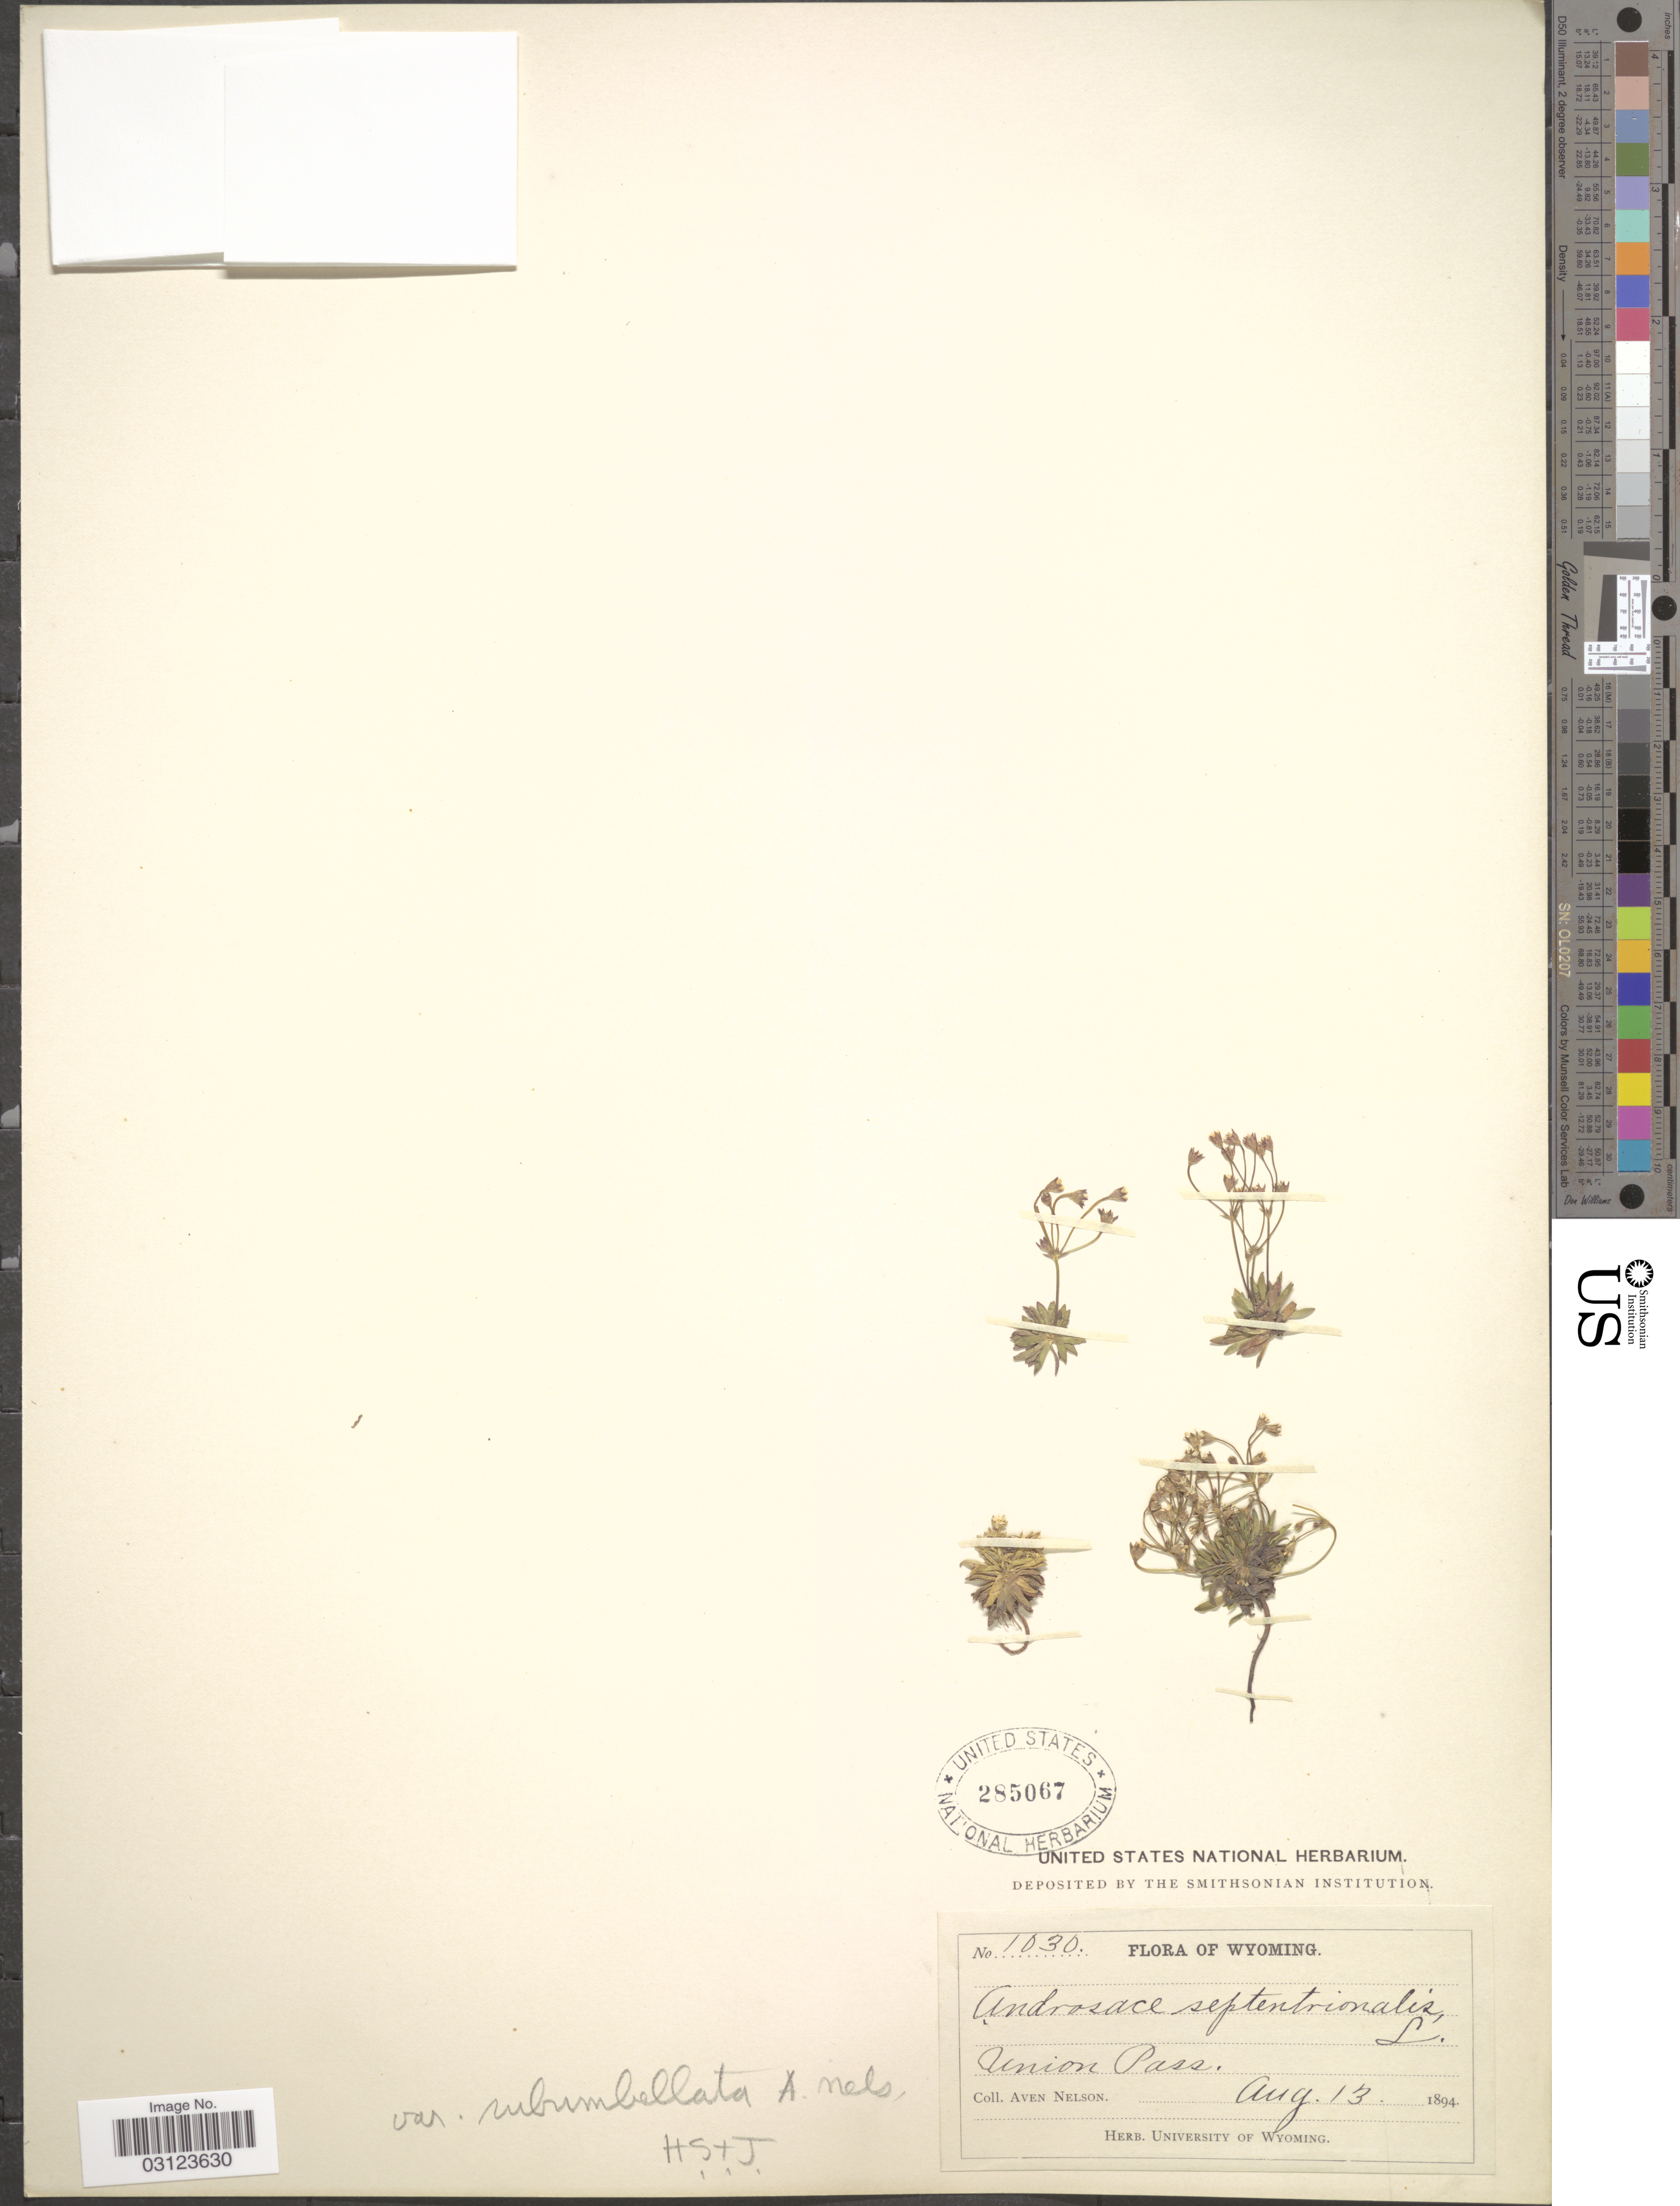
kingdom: Plantae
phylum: Tracheophyta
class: Magnoliopsida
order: Ericales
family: Primulaceae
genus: Androsace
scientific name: Androsace septentrionalis subsp. subumbellata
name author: (A. Nelson) G.T. Robbins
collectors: A. Nelson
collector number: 1030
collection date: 1894-08-13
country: United States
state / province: Wyoming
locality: Union Pass.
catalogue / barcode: US 285067